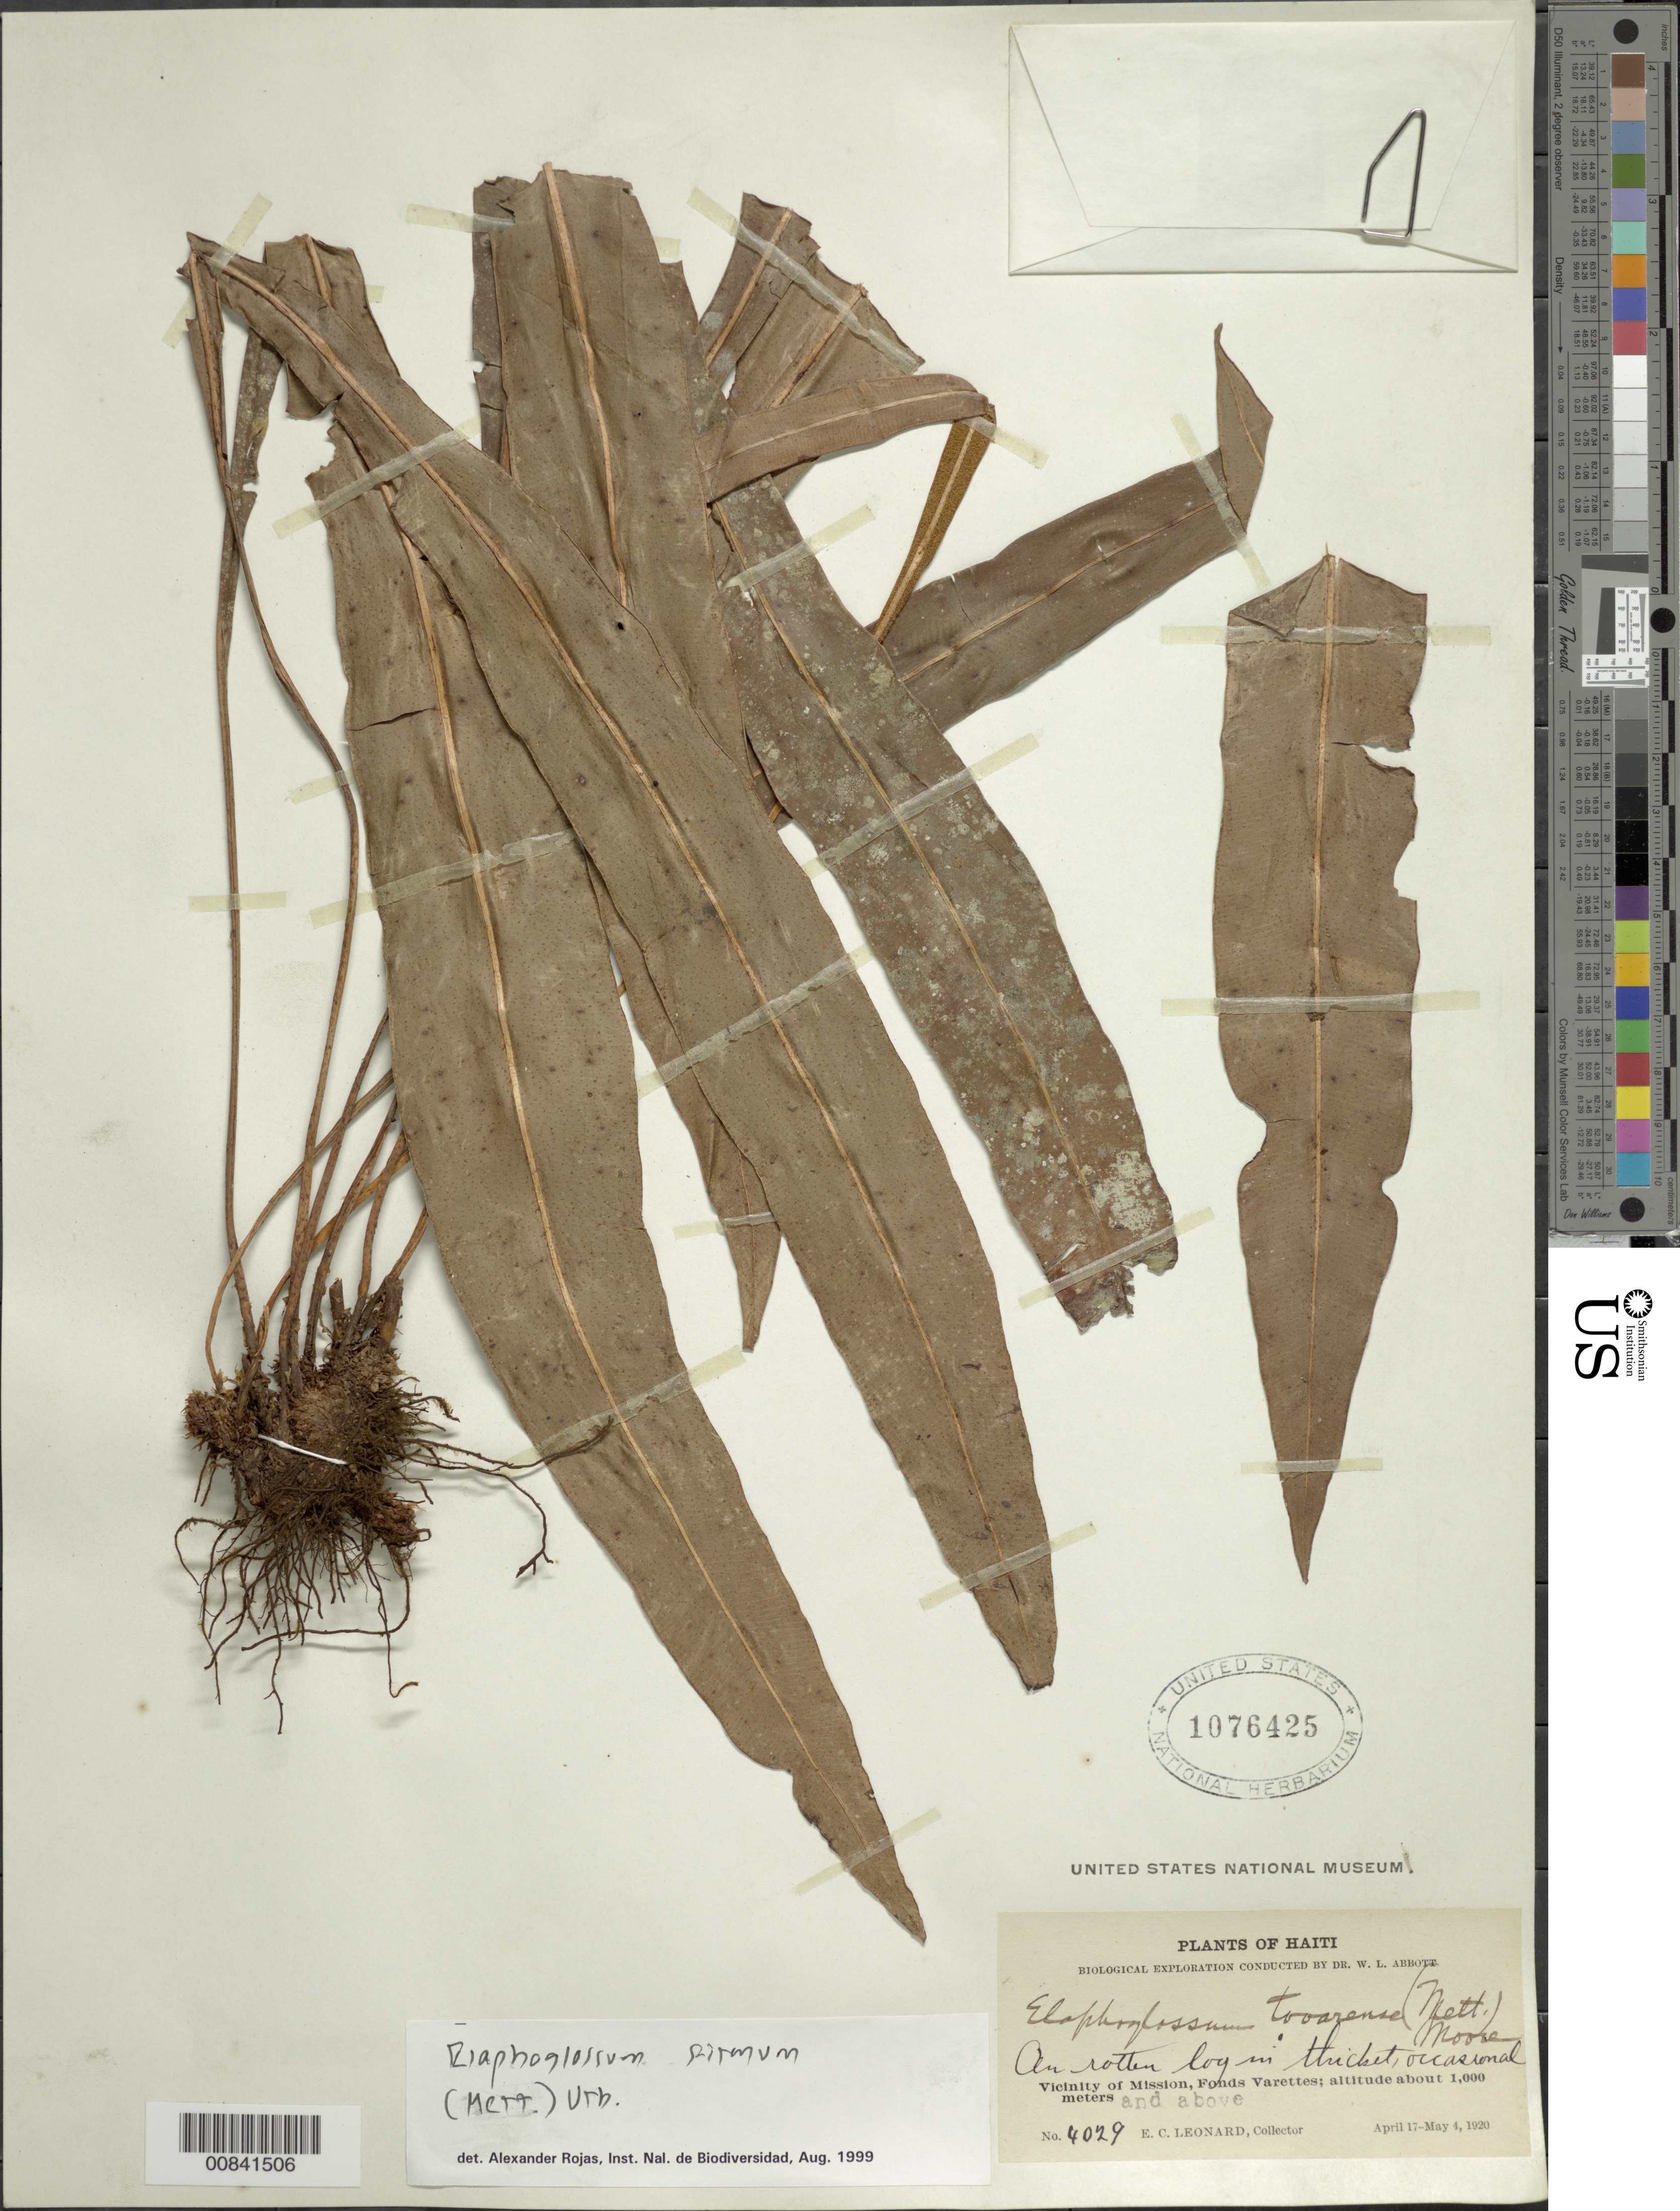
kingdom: Plantae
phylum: Tracheophyta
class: Polypodiopsida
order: Polypodiales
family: Dryopteridaceae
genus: Elaphoglossum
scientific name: Elaphoglossum latifolium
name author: (Sw.) J. Sm.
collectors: E. C. Leonard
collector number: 4029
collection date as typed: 17 Apr 1920 to 04 May 1920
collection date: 1920-04-17/1920-05-04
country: Haiti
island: Hispaniola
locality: Fonds Varettes, vicinity Mission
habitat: Thicket, on rotten log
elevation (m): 1000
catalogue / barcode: US 1076425